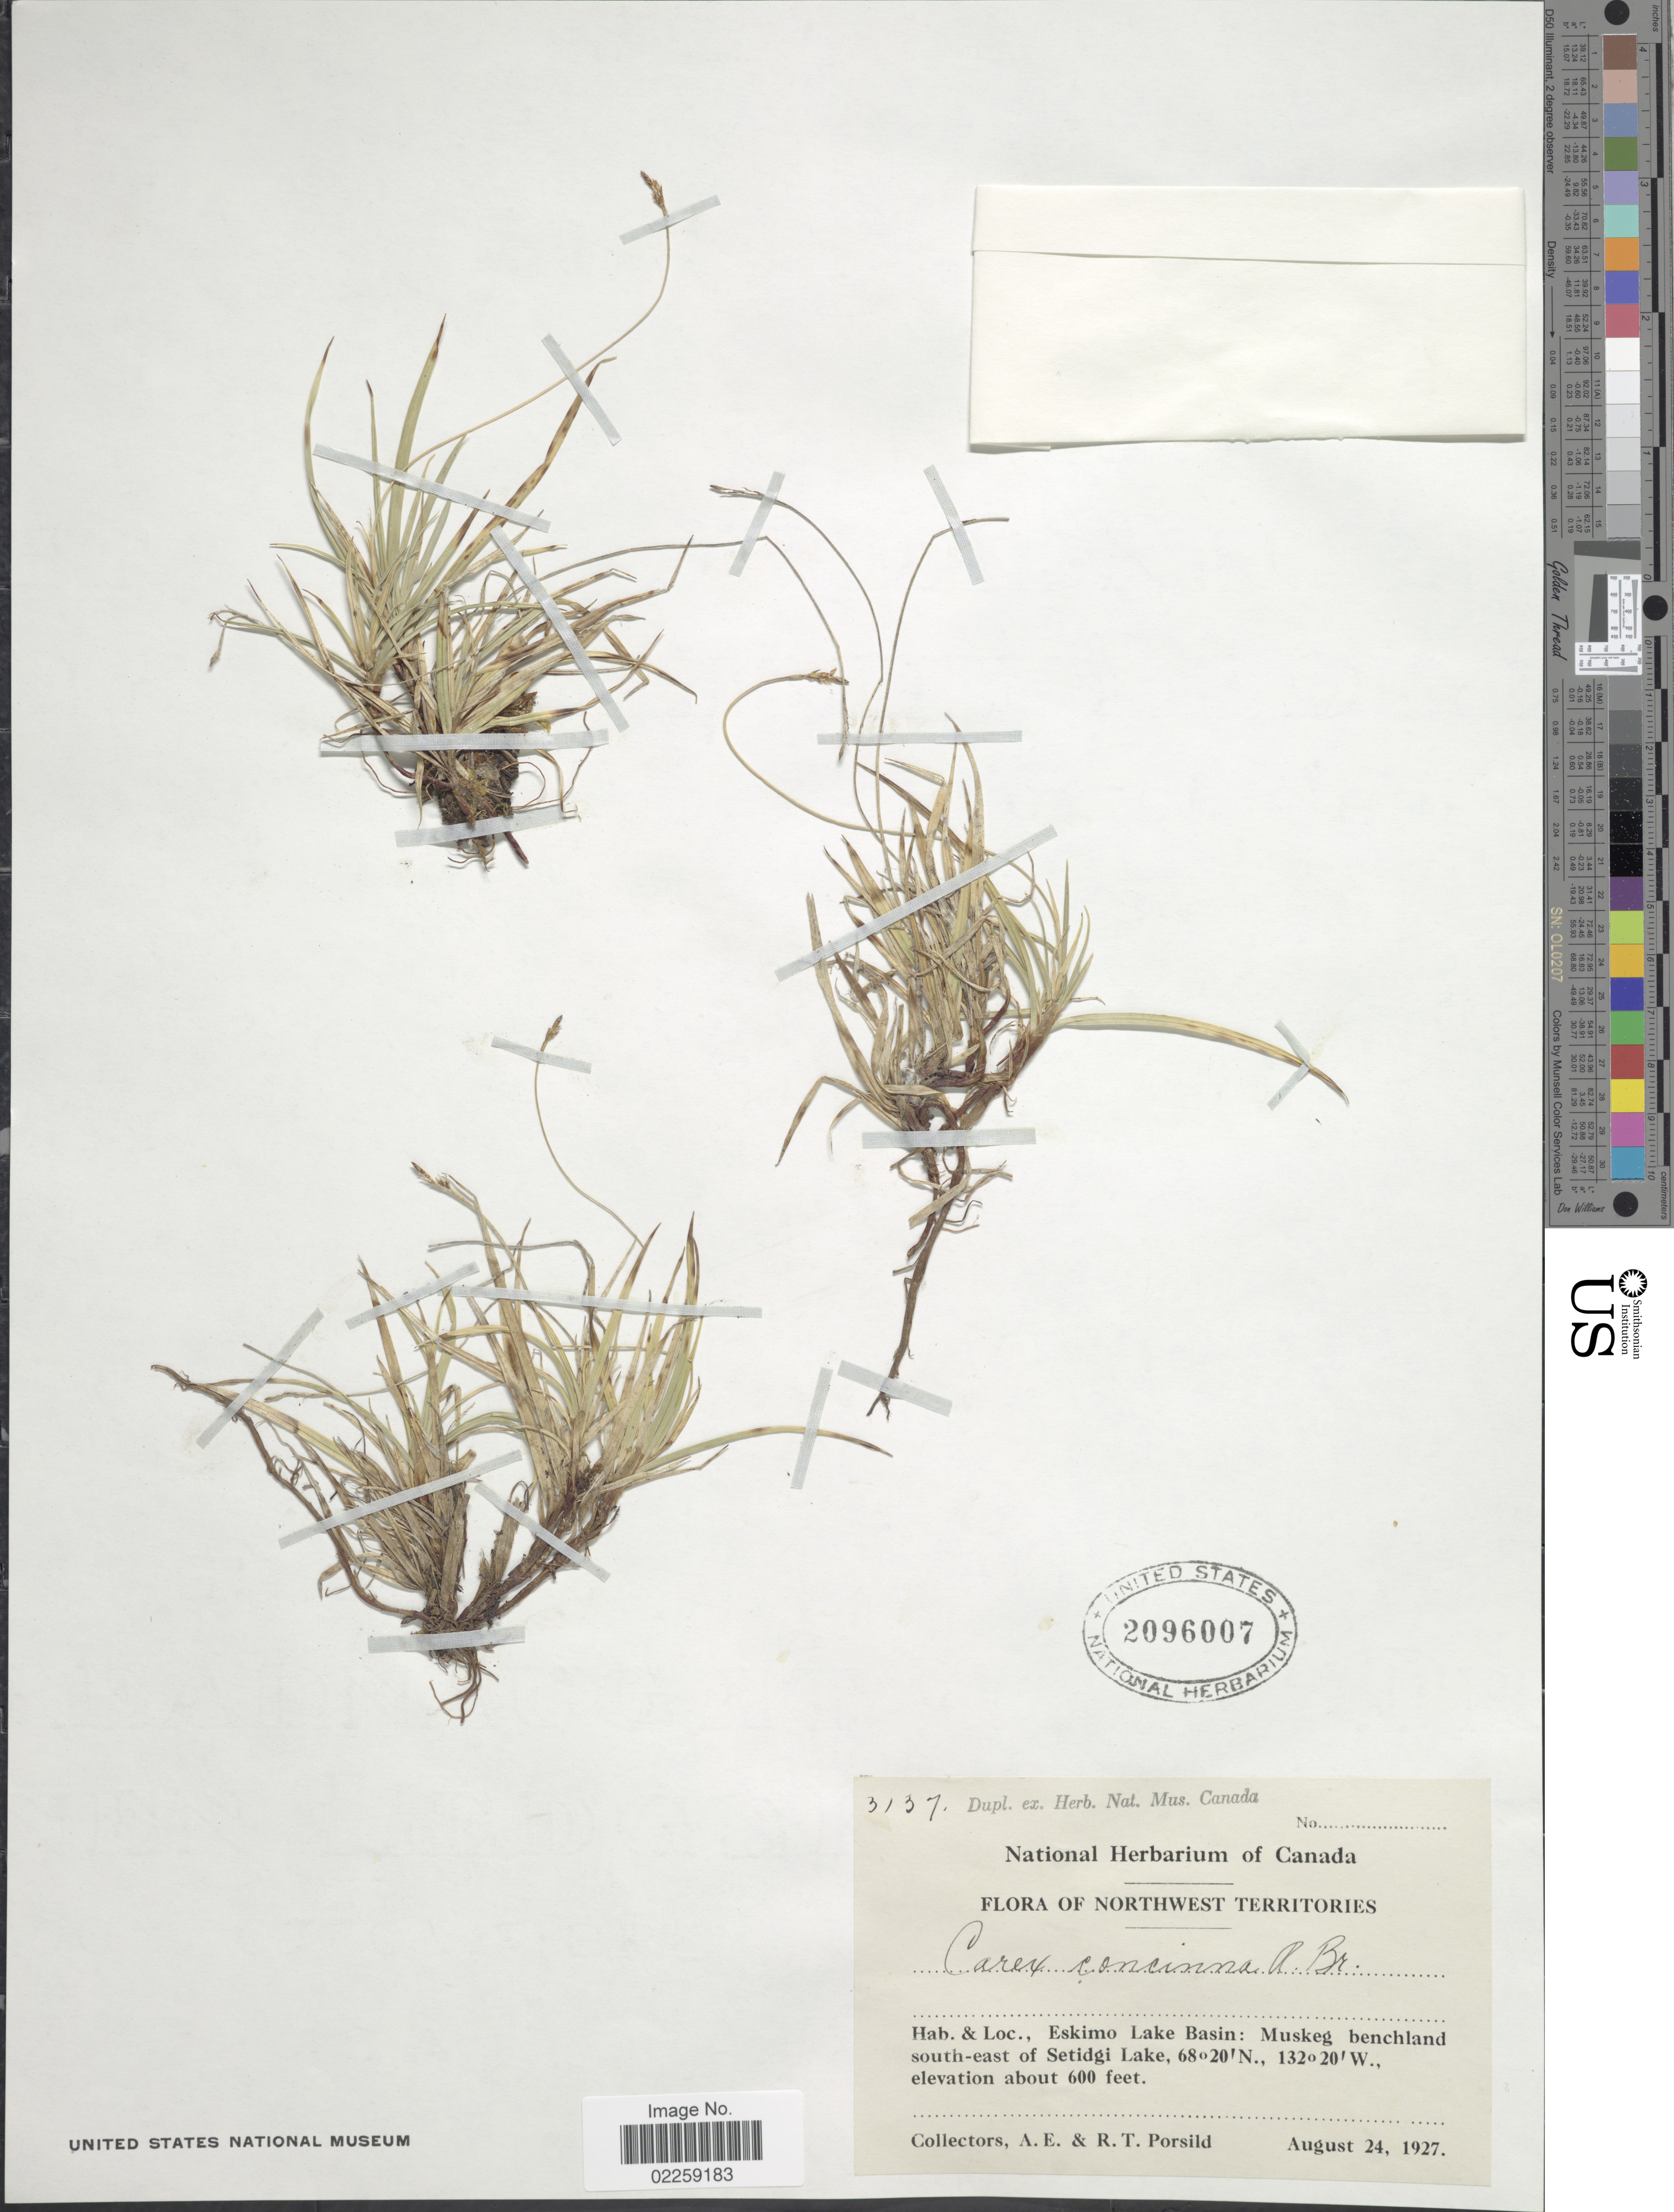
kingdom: Plantae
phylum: Tracheophyta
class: Liliopsida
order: Poales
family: Cyperaceae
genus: Carex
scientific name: Carex concinna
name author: R. Br.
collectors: A. E. Porsild & R. T. Porsild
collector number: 3137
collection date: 1927-08-24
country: Canada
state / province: Northwest Territories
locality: Eskimo Lake Basin: Muskeg benchland south-east of Setidgi Lake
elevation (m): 183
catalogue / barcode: US 2096007